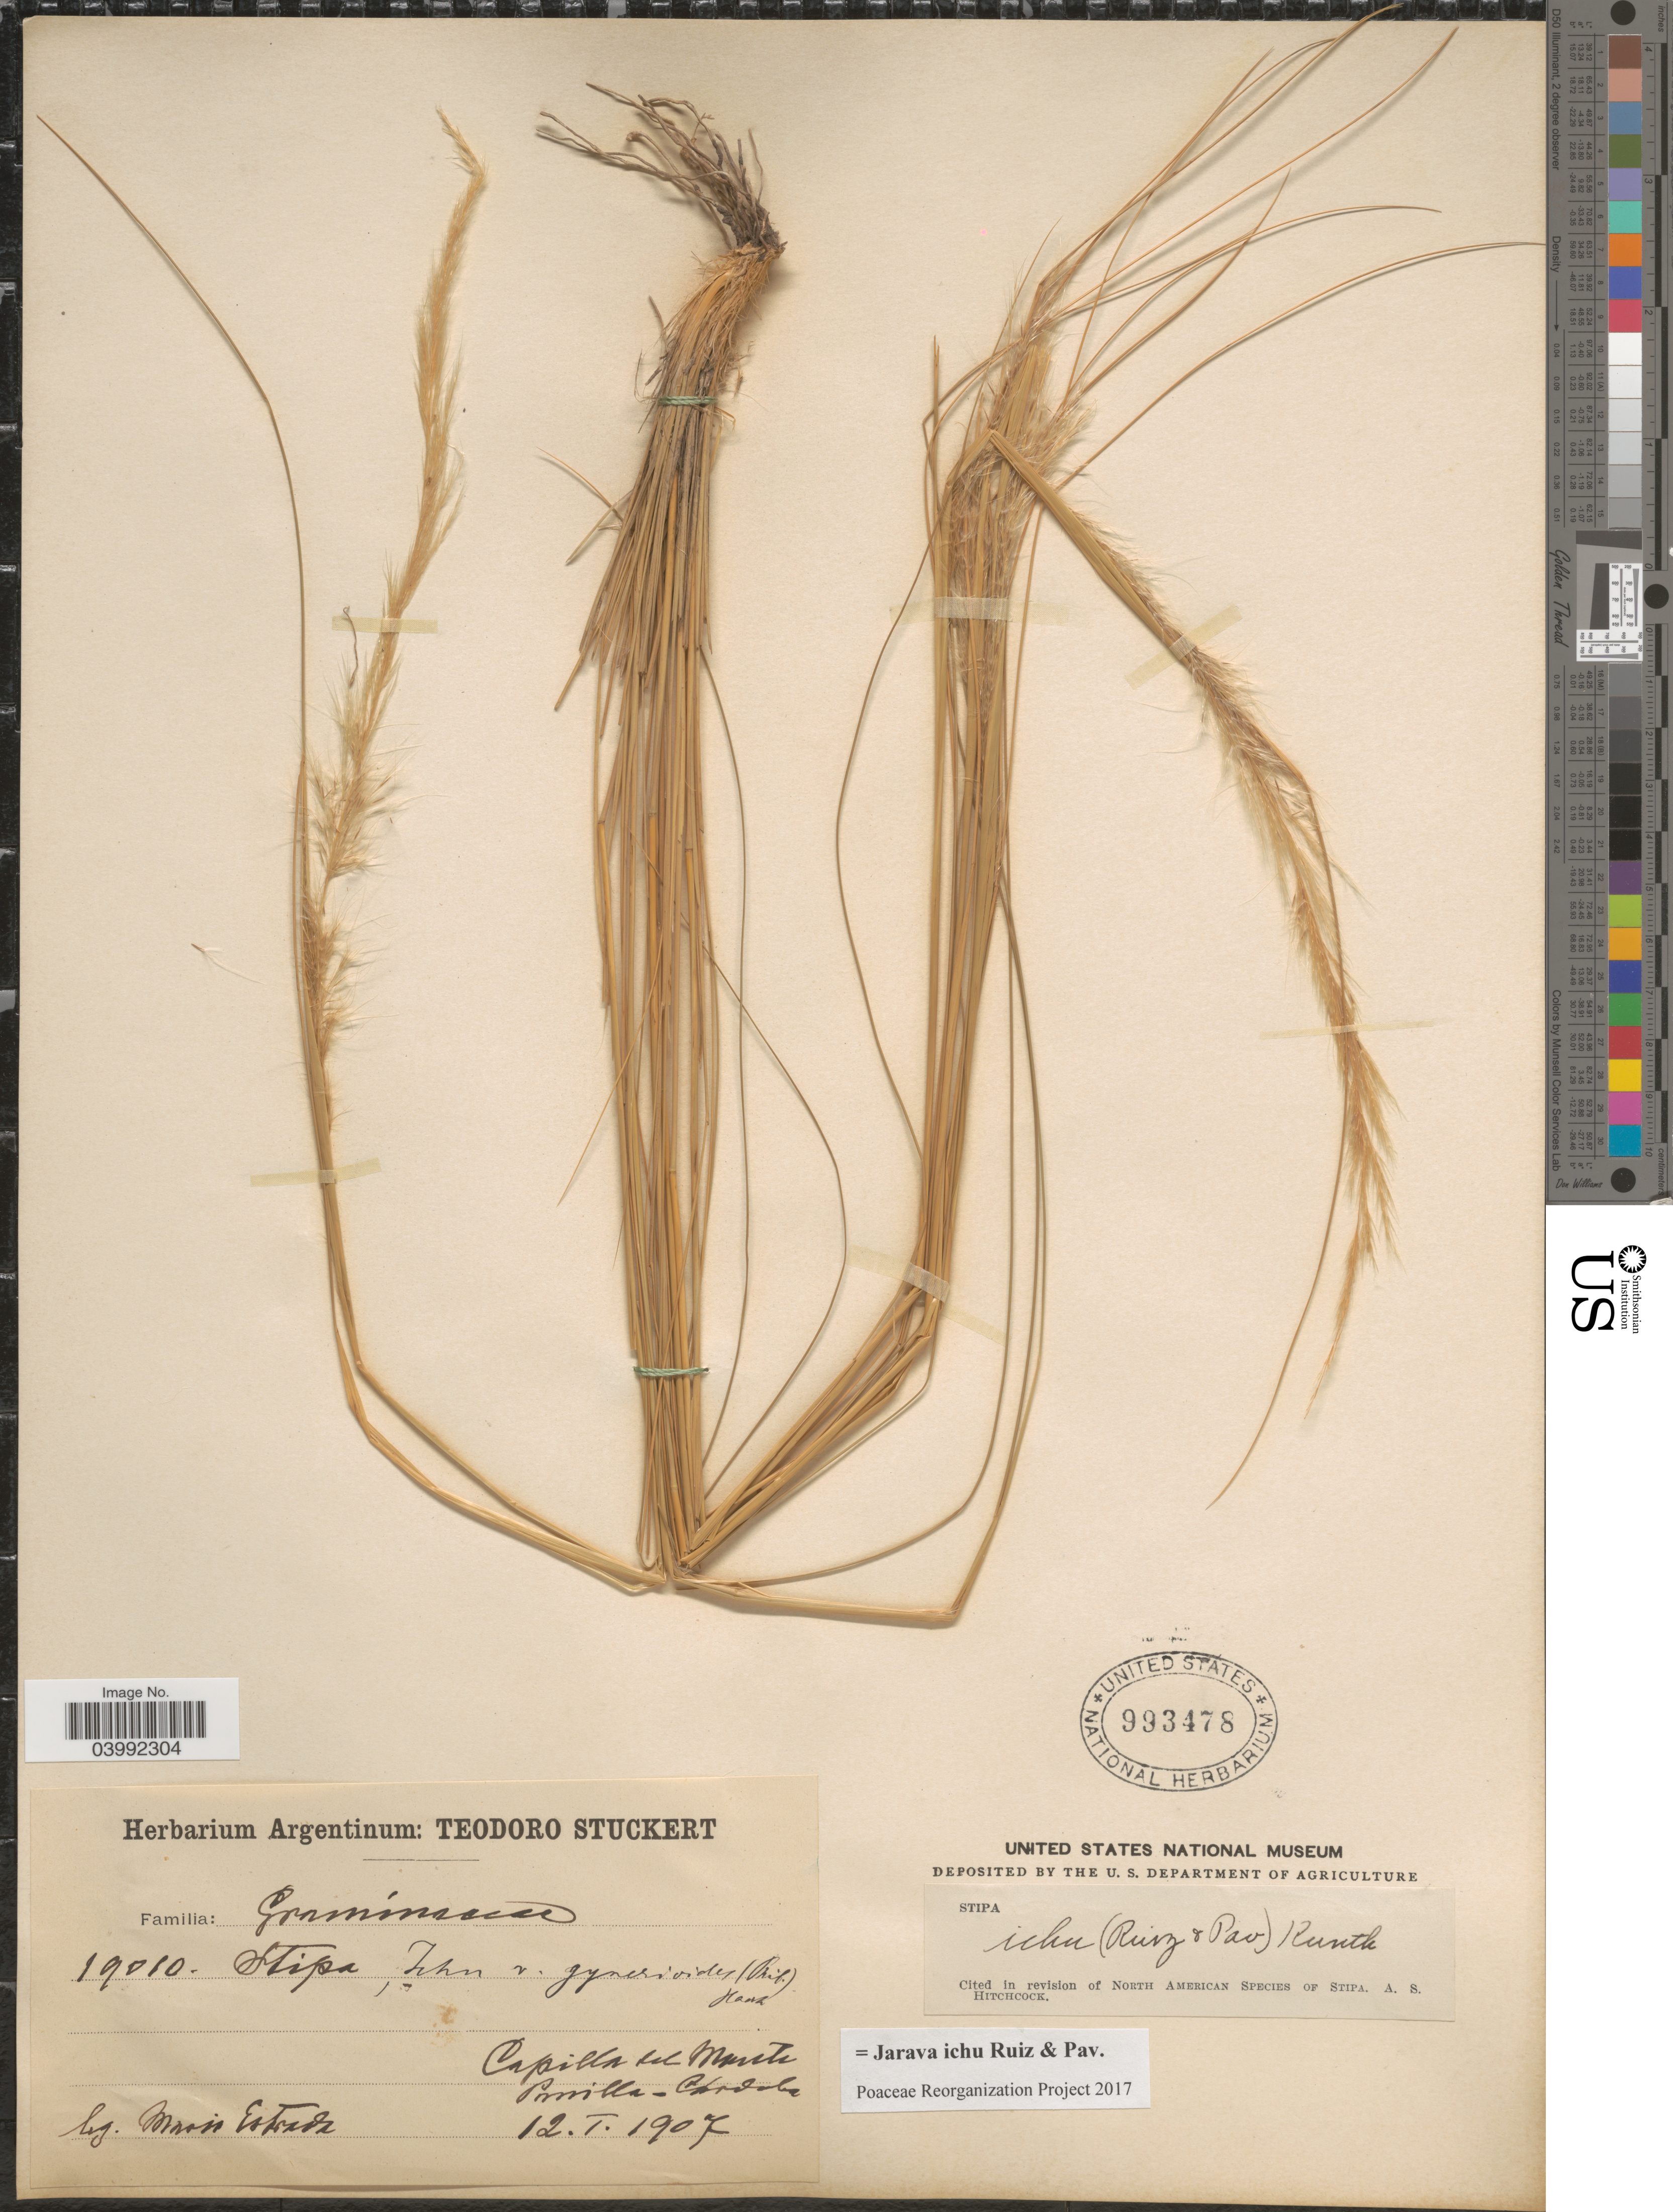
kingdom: Plantae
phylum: Tracheophyta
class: Liliopsida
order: Poales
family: Poaceae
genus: Jarava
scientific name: Jarava ichu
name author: Ruiz & Pav.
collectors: M. Estrada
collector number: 19010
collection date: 1907-01-12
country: Argentina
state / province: Cordoba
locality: Capilla del Monte. Punilla.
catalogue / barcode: US 993478